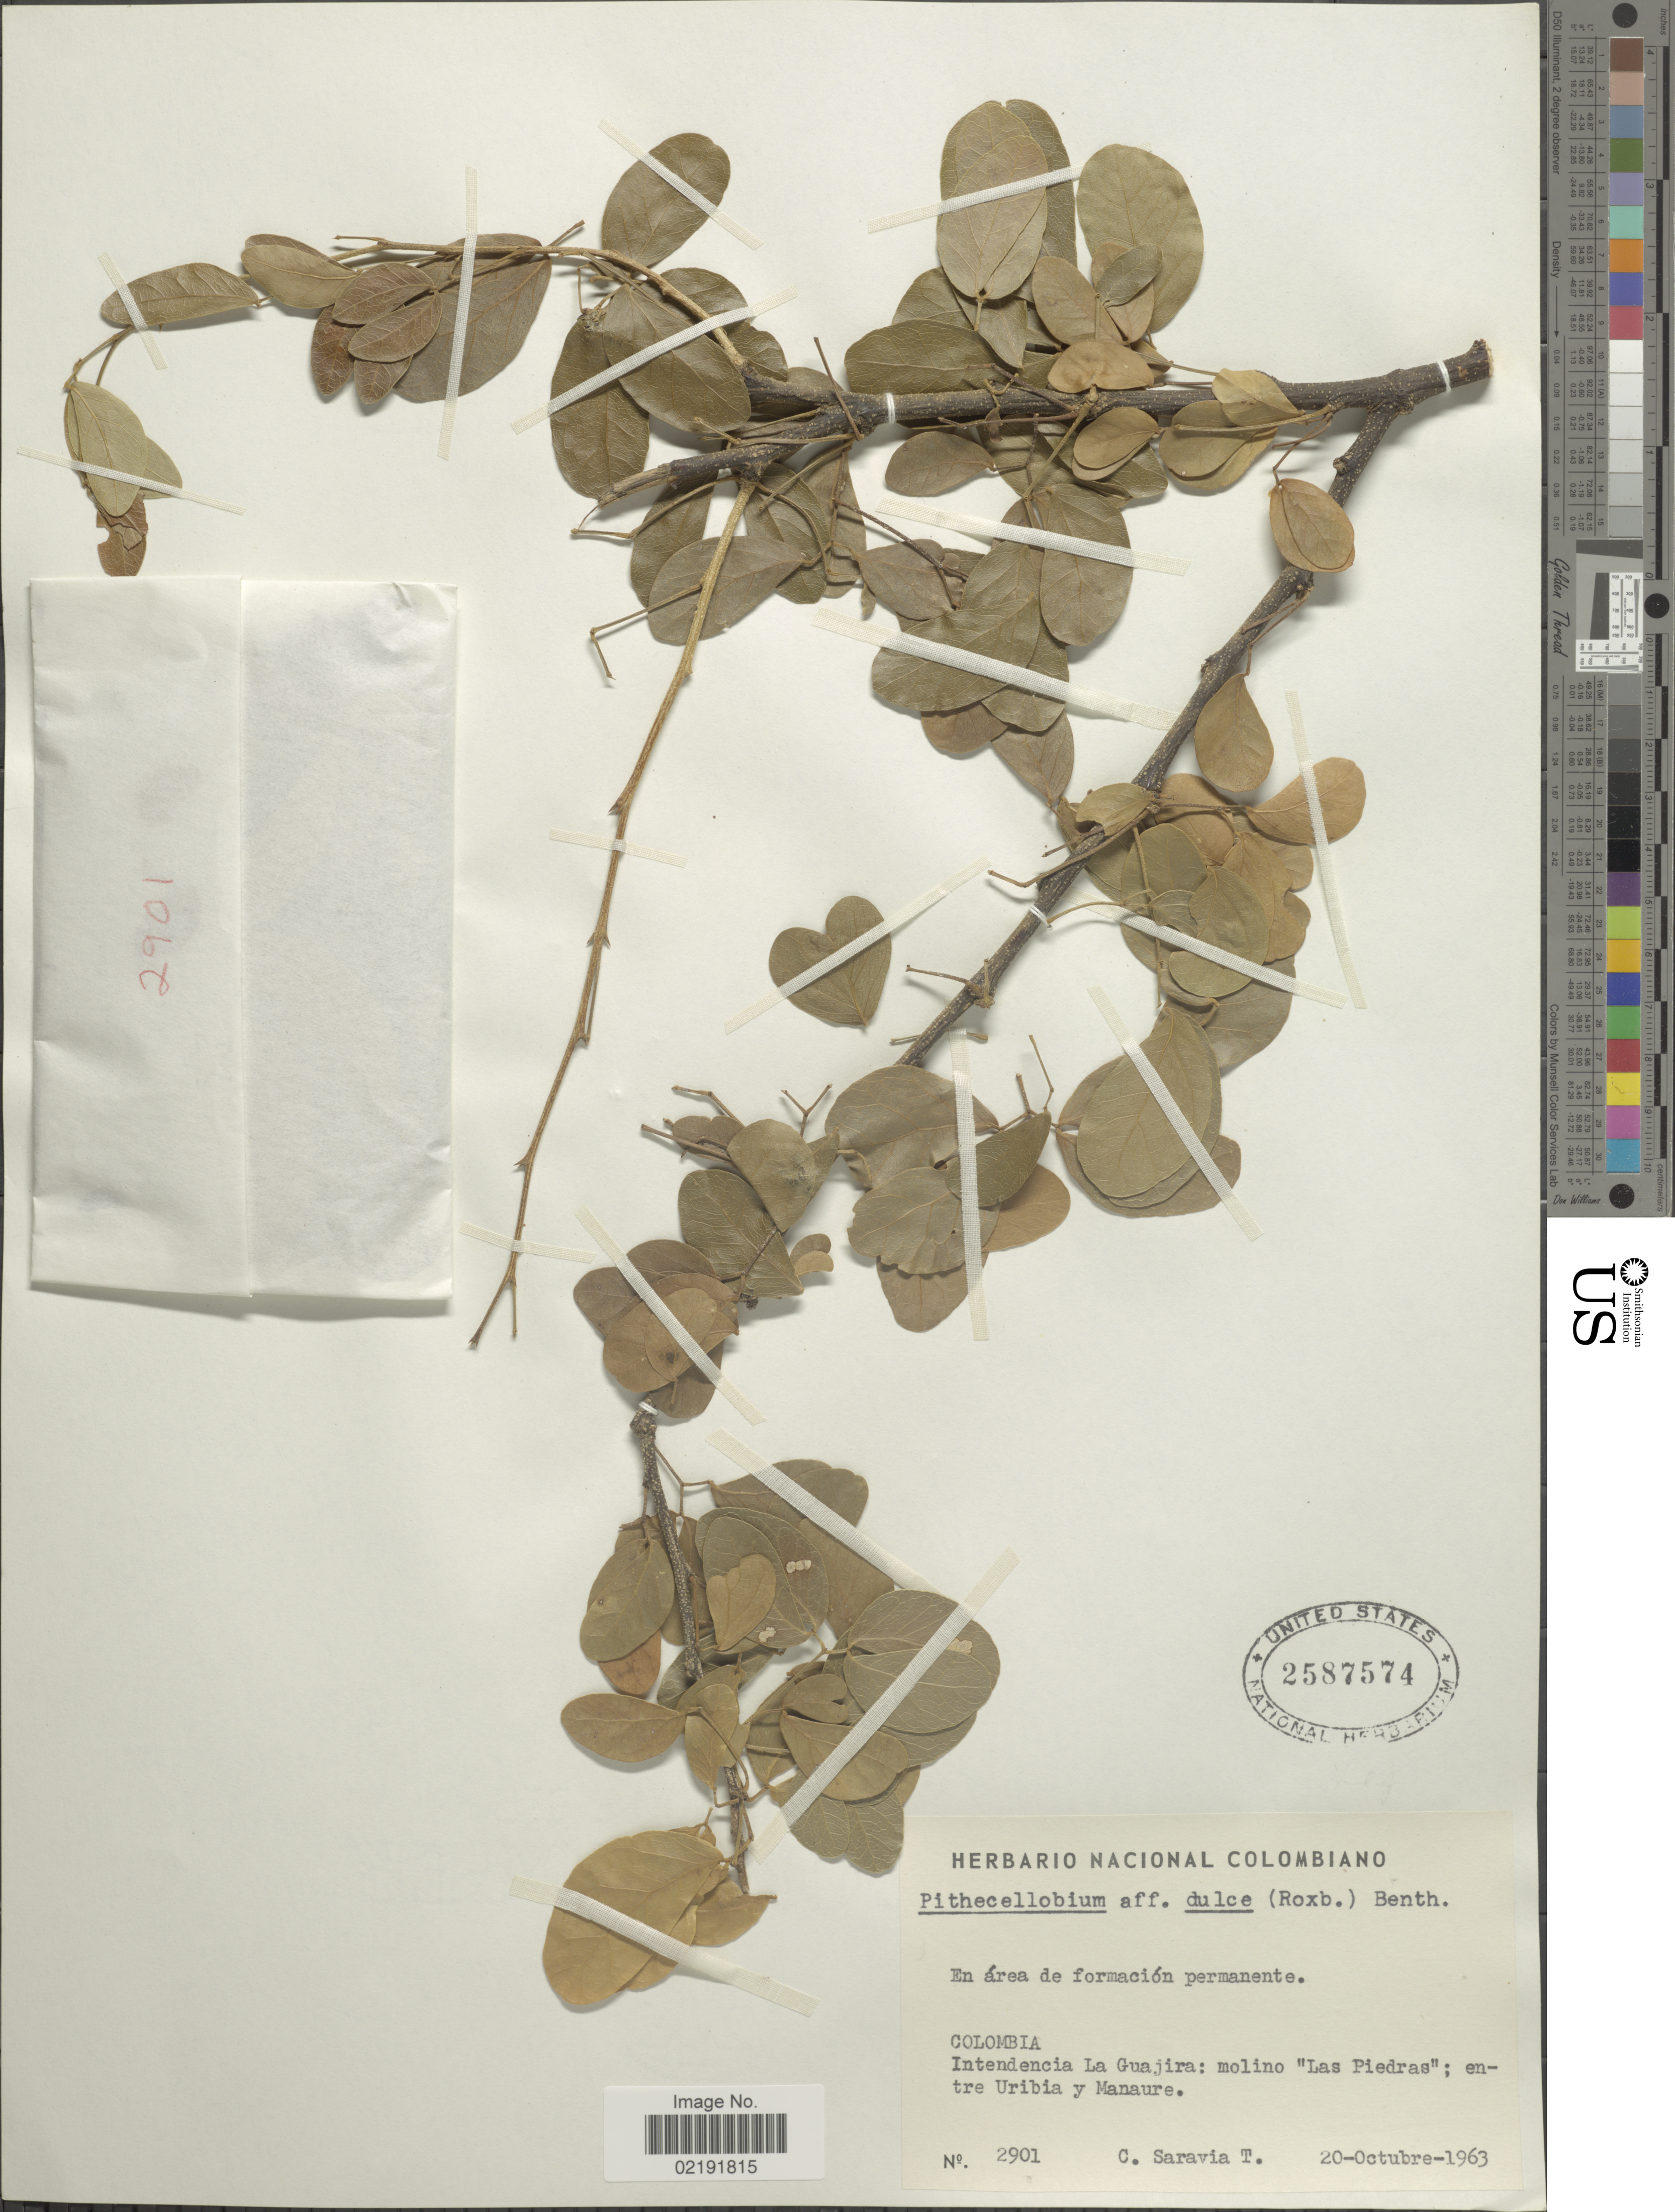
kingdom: Plantae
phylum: Tracheophyta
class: Magnoliopsida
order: Fabales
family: Fabaceae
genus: Pithecellobium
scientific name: Pithecellobium dulce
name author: (Roxb.) Benth.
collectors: C. Saravia T.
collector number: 2901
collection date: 1963-10-20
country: Colombia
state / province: La Guajira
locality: Colombia. Intendencia La Guajira: molino "Las Piedras"; entre Uribia y Manaure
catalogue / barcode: US 2587574